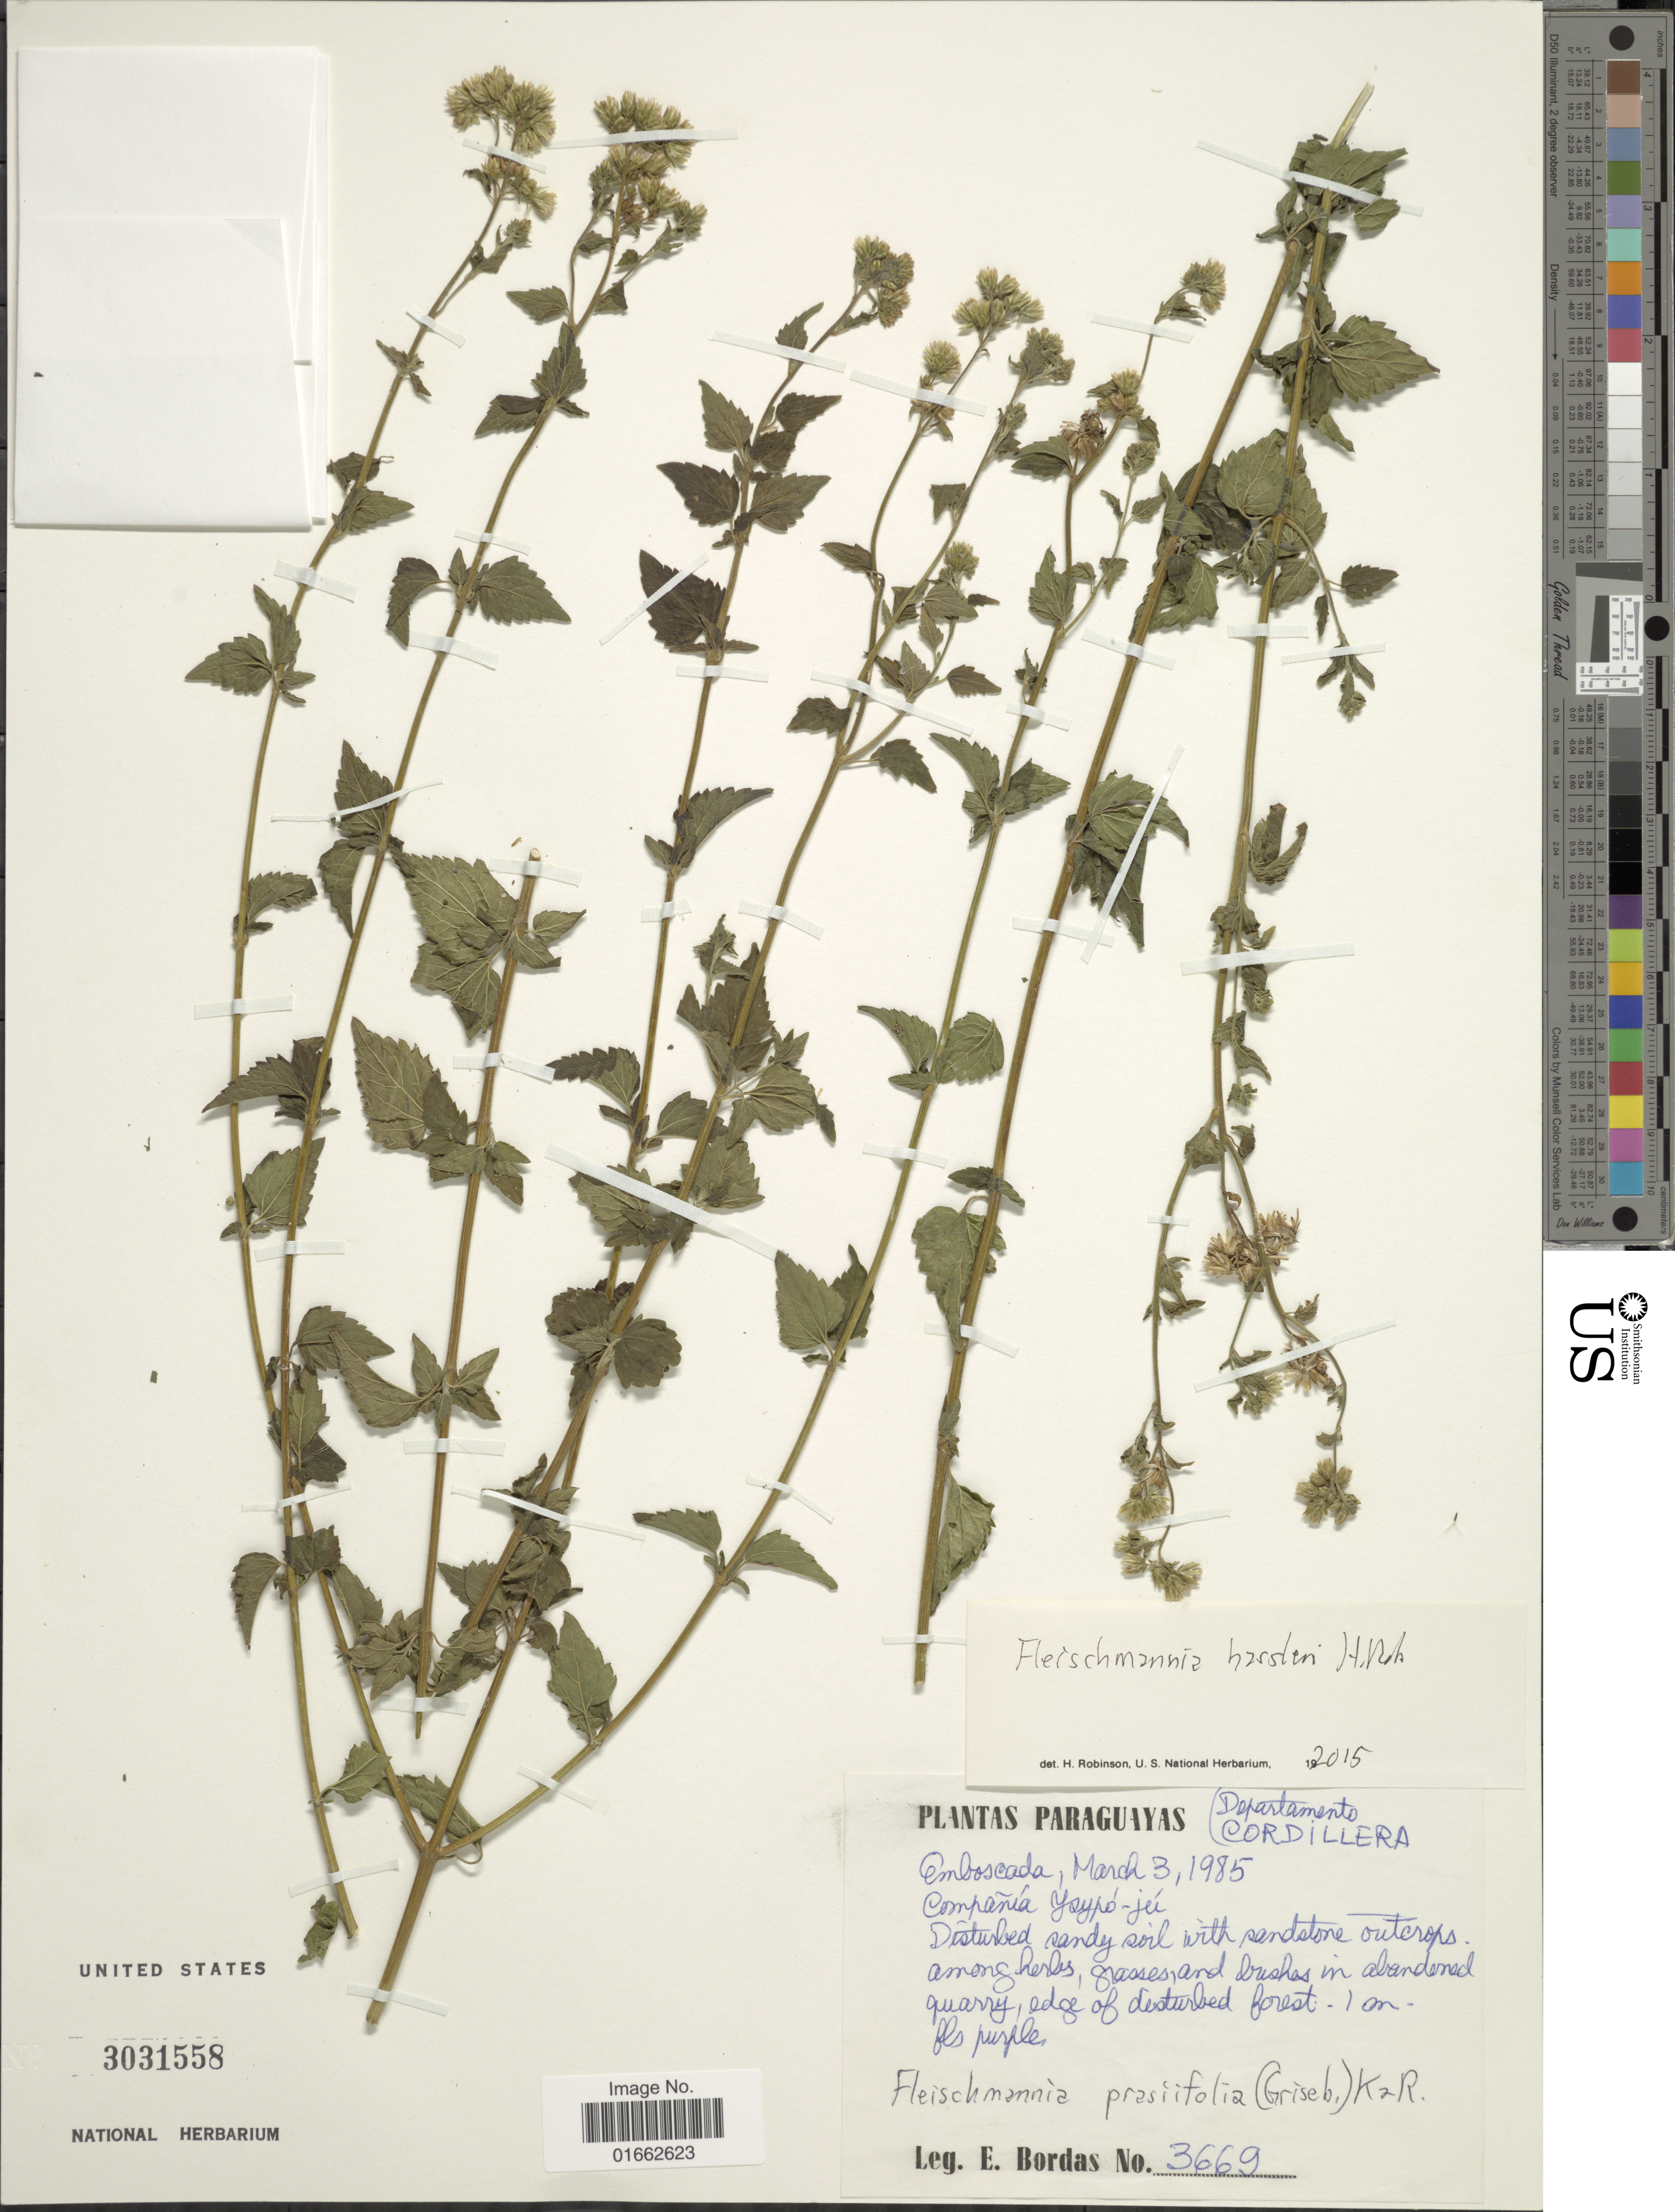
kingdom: Plantae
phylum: Tracheophyta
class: Magnoliopsida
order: Asterales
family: Asteraceae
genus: Fleischmannia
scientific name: Fleischmannia hassleri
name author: H. Rob.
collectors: E. Bordas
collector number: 3669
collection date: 1985-03-03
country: Paraguay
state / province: Cordillera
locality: Emboscada, Compañía Ysypó-jú.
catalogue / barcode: US 3031558